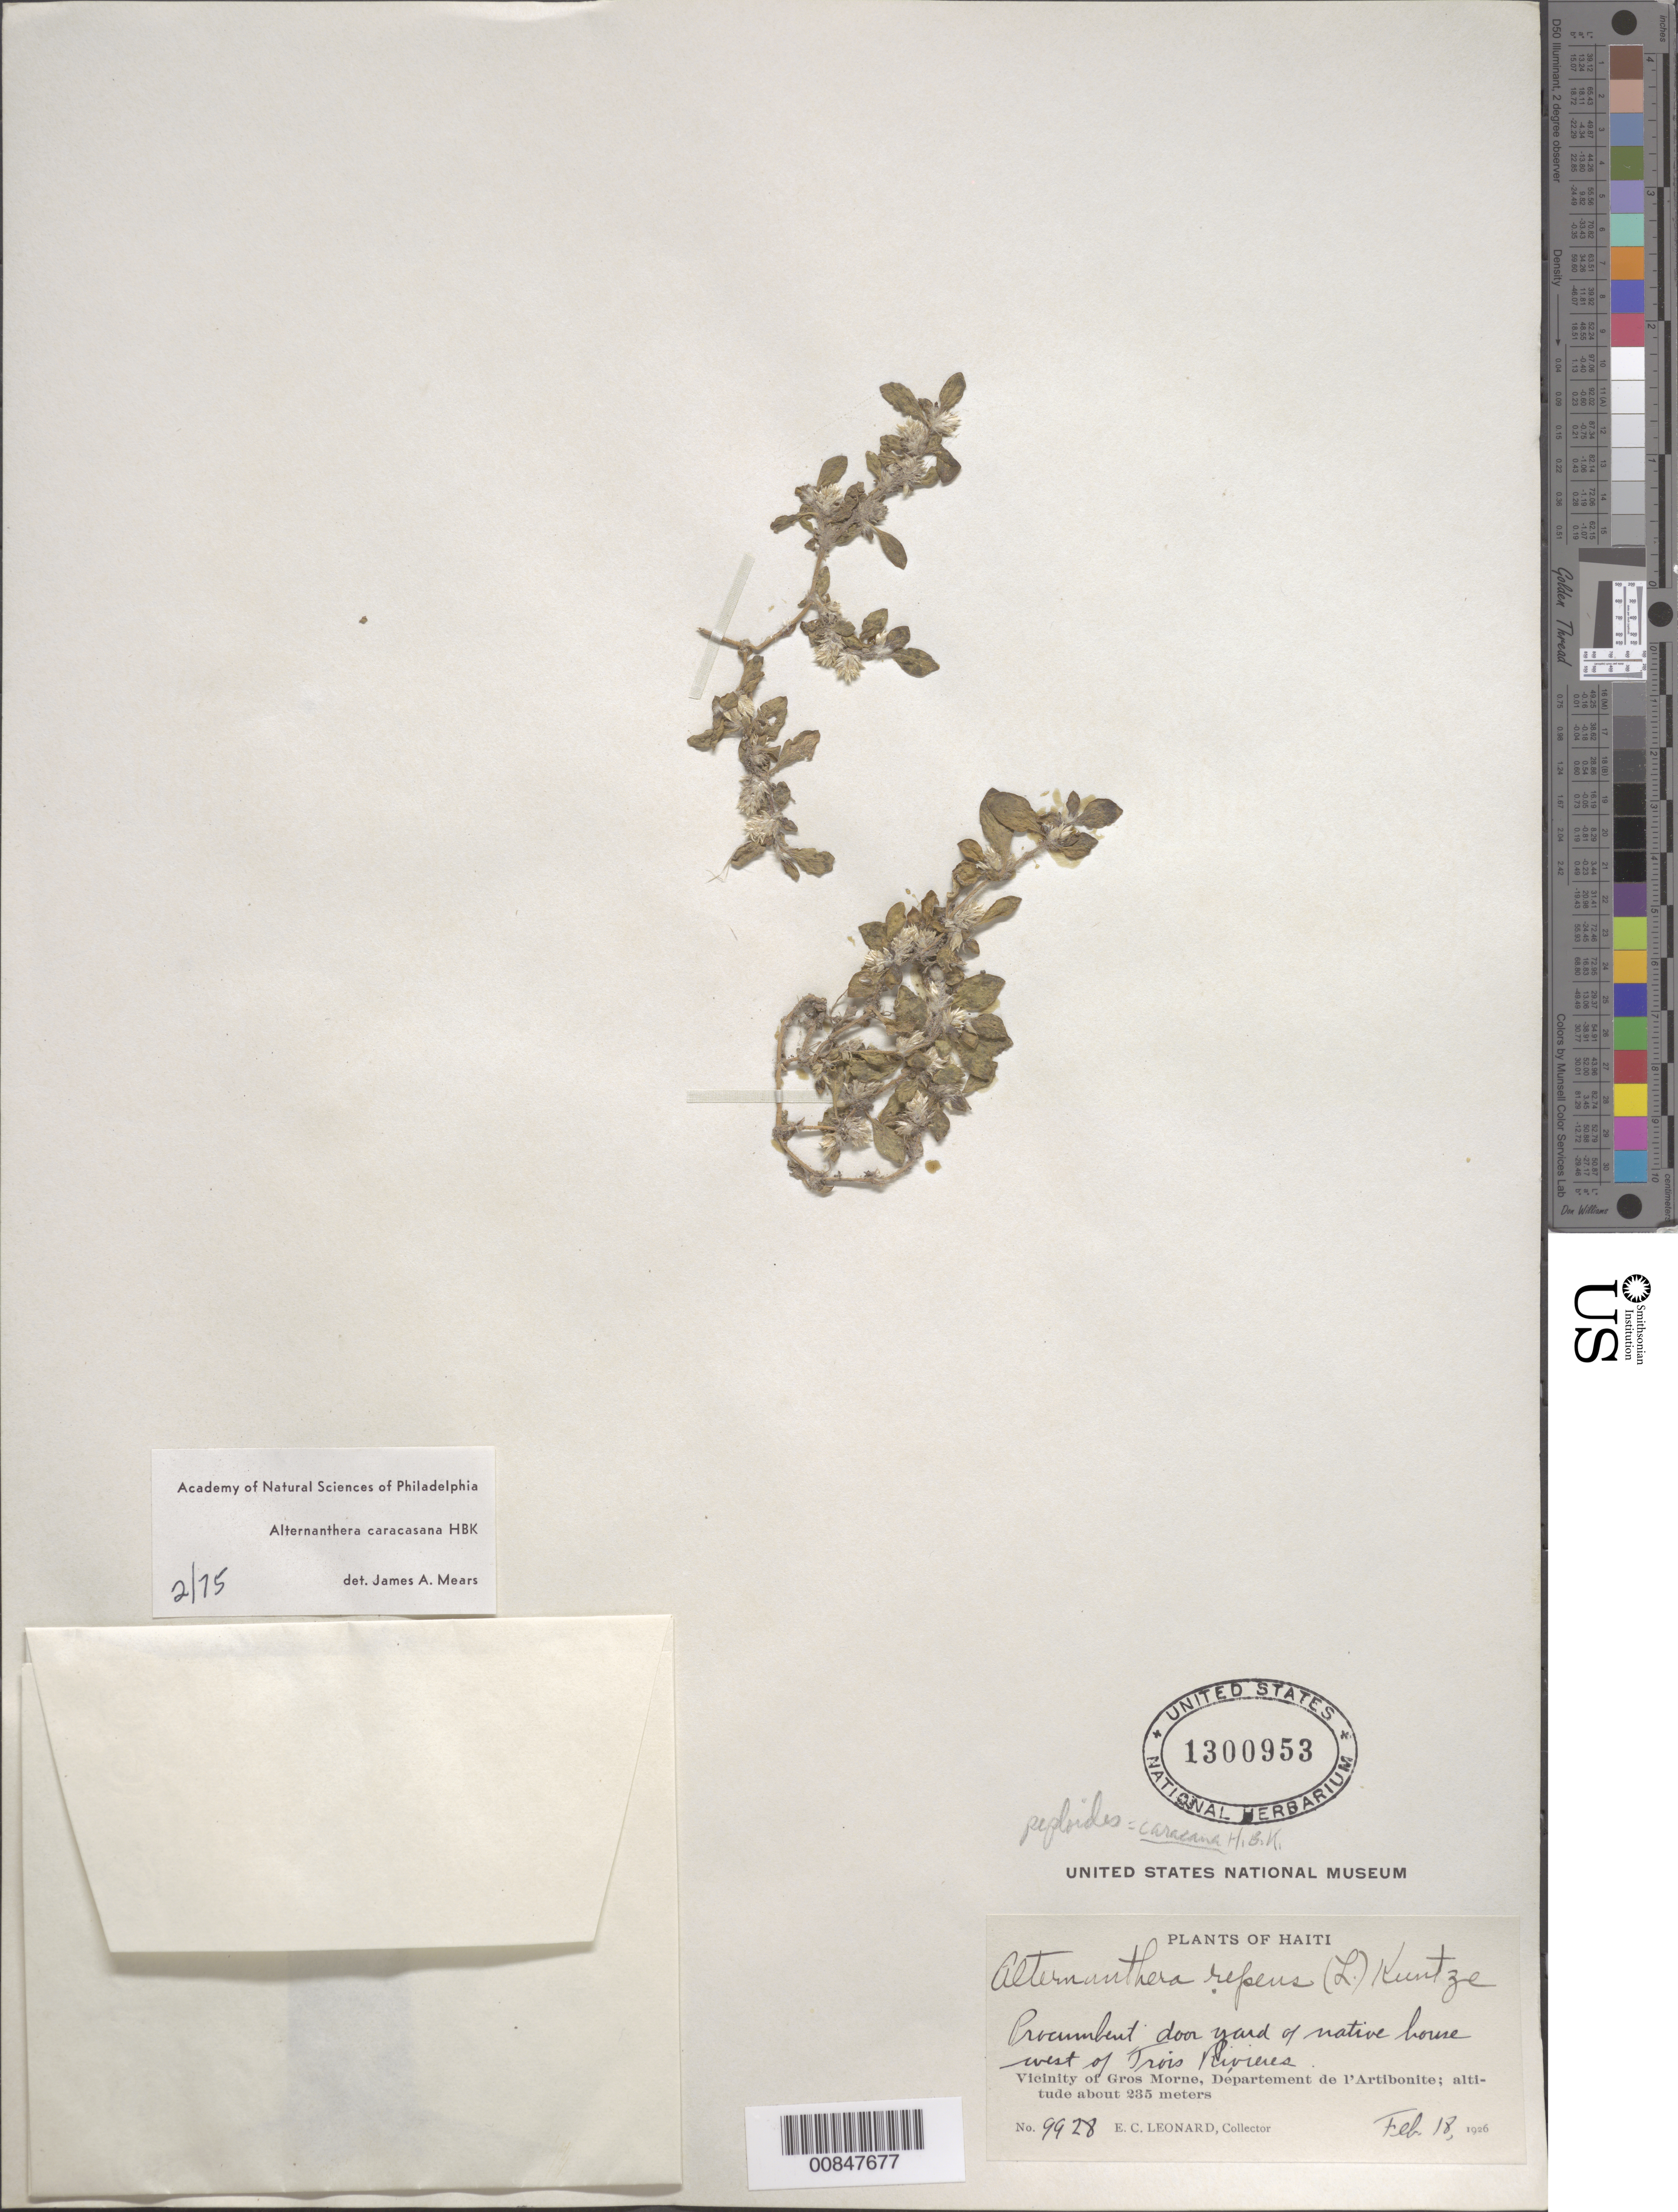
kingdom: Plantae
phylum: Tracheophyta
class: Magnoliopsida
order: Caryophyllales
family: Amaranthaceae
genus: Alternanthera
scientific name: Alternanthera caracasana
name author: Kunth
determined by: Mears, J. A., (PH), Academy of Natural Sciences of Philadelphia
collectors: E. C. Leonard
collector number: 9928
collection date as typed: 18 Feb 1926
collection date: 1926-02-18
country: Haiti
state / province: Artibonite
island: Hispaniola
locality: Vicinity of Gros Morne. Door yard of native house west of Trois Rivières.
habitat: Door yard of native house.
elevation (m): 235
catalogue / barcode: US 1300953